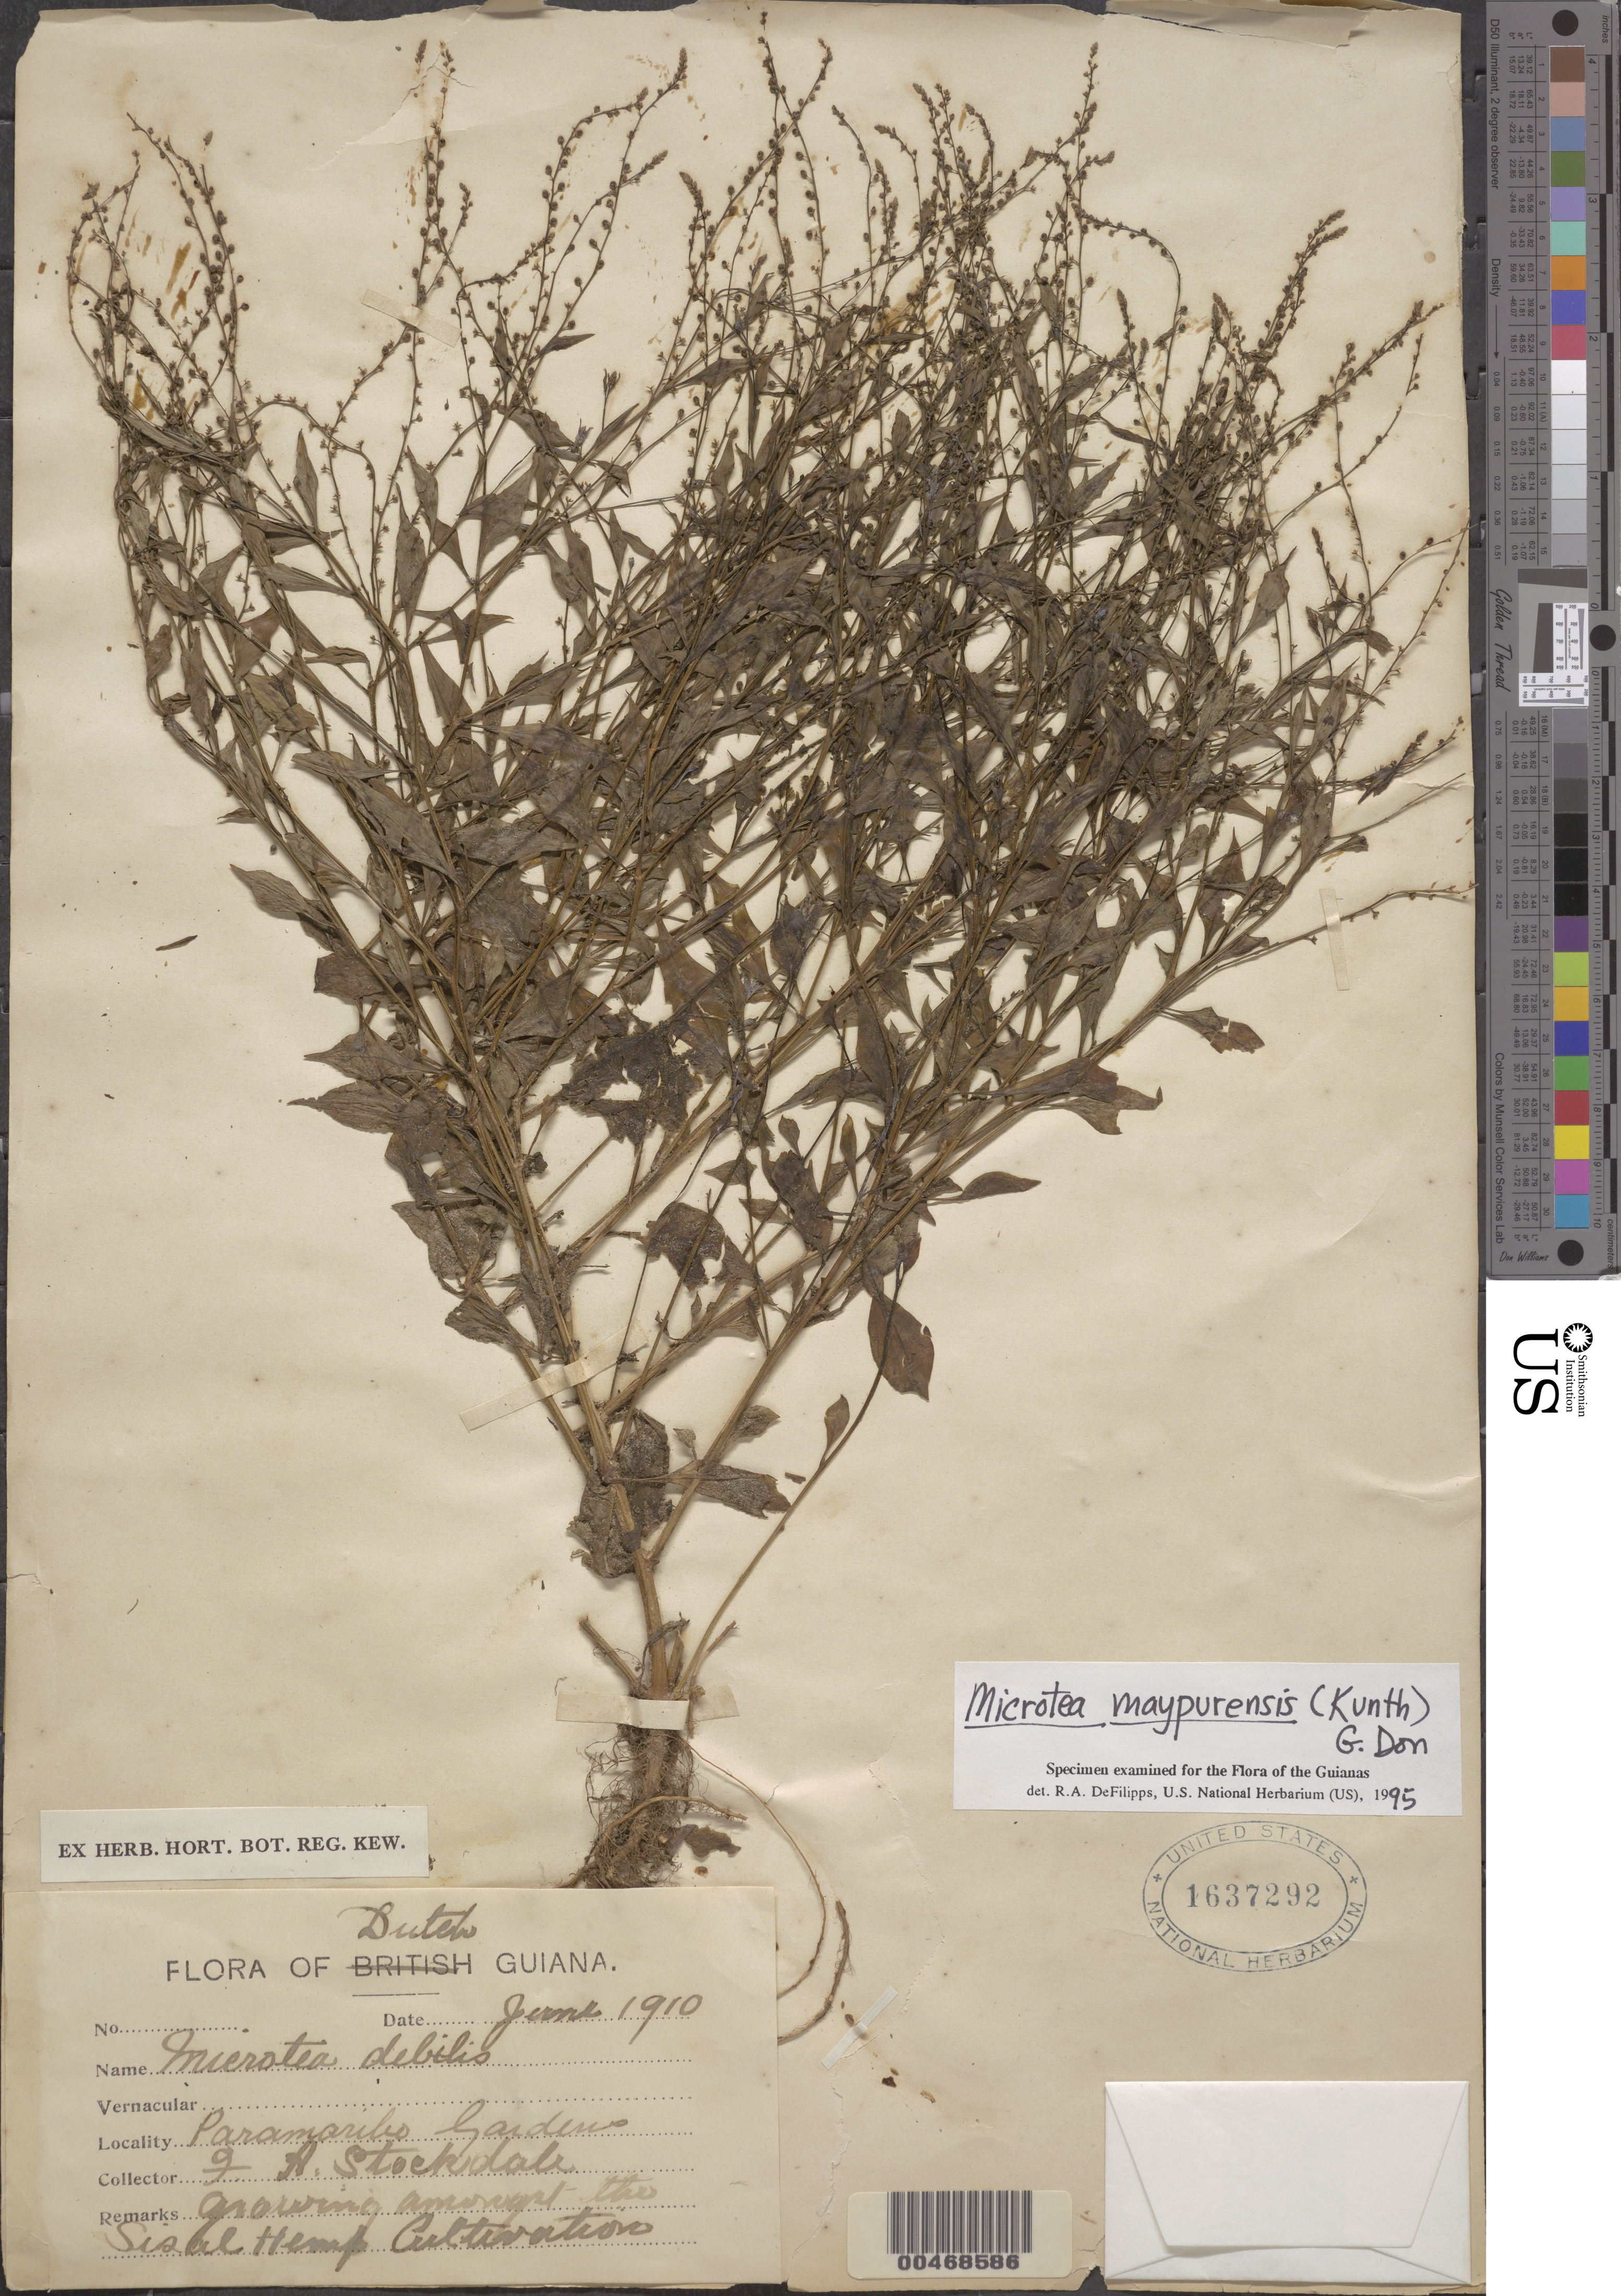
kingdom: Plantae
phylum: Tracheophyta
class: Magnoliopsida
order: Caryophyllales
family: Microteaceae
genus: Microtea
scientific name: Microtea maypurensis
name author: (Kunth) G. Don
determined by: DeFilipps, R. A.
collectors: F. Stockdale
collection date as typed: Jun 1910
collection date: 1910-06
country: Suriname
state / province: Paramaribo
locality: Paramaribo Gardens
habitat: Growing among the cultivated sisal and hemp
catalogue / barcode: US 1637292